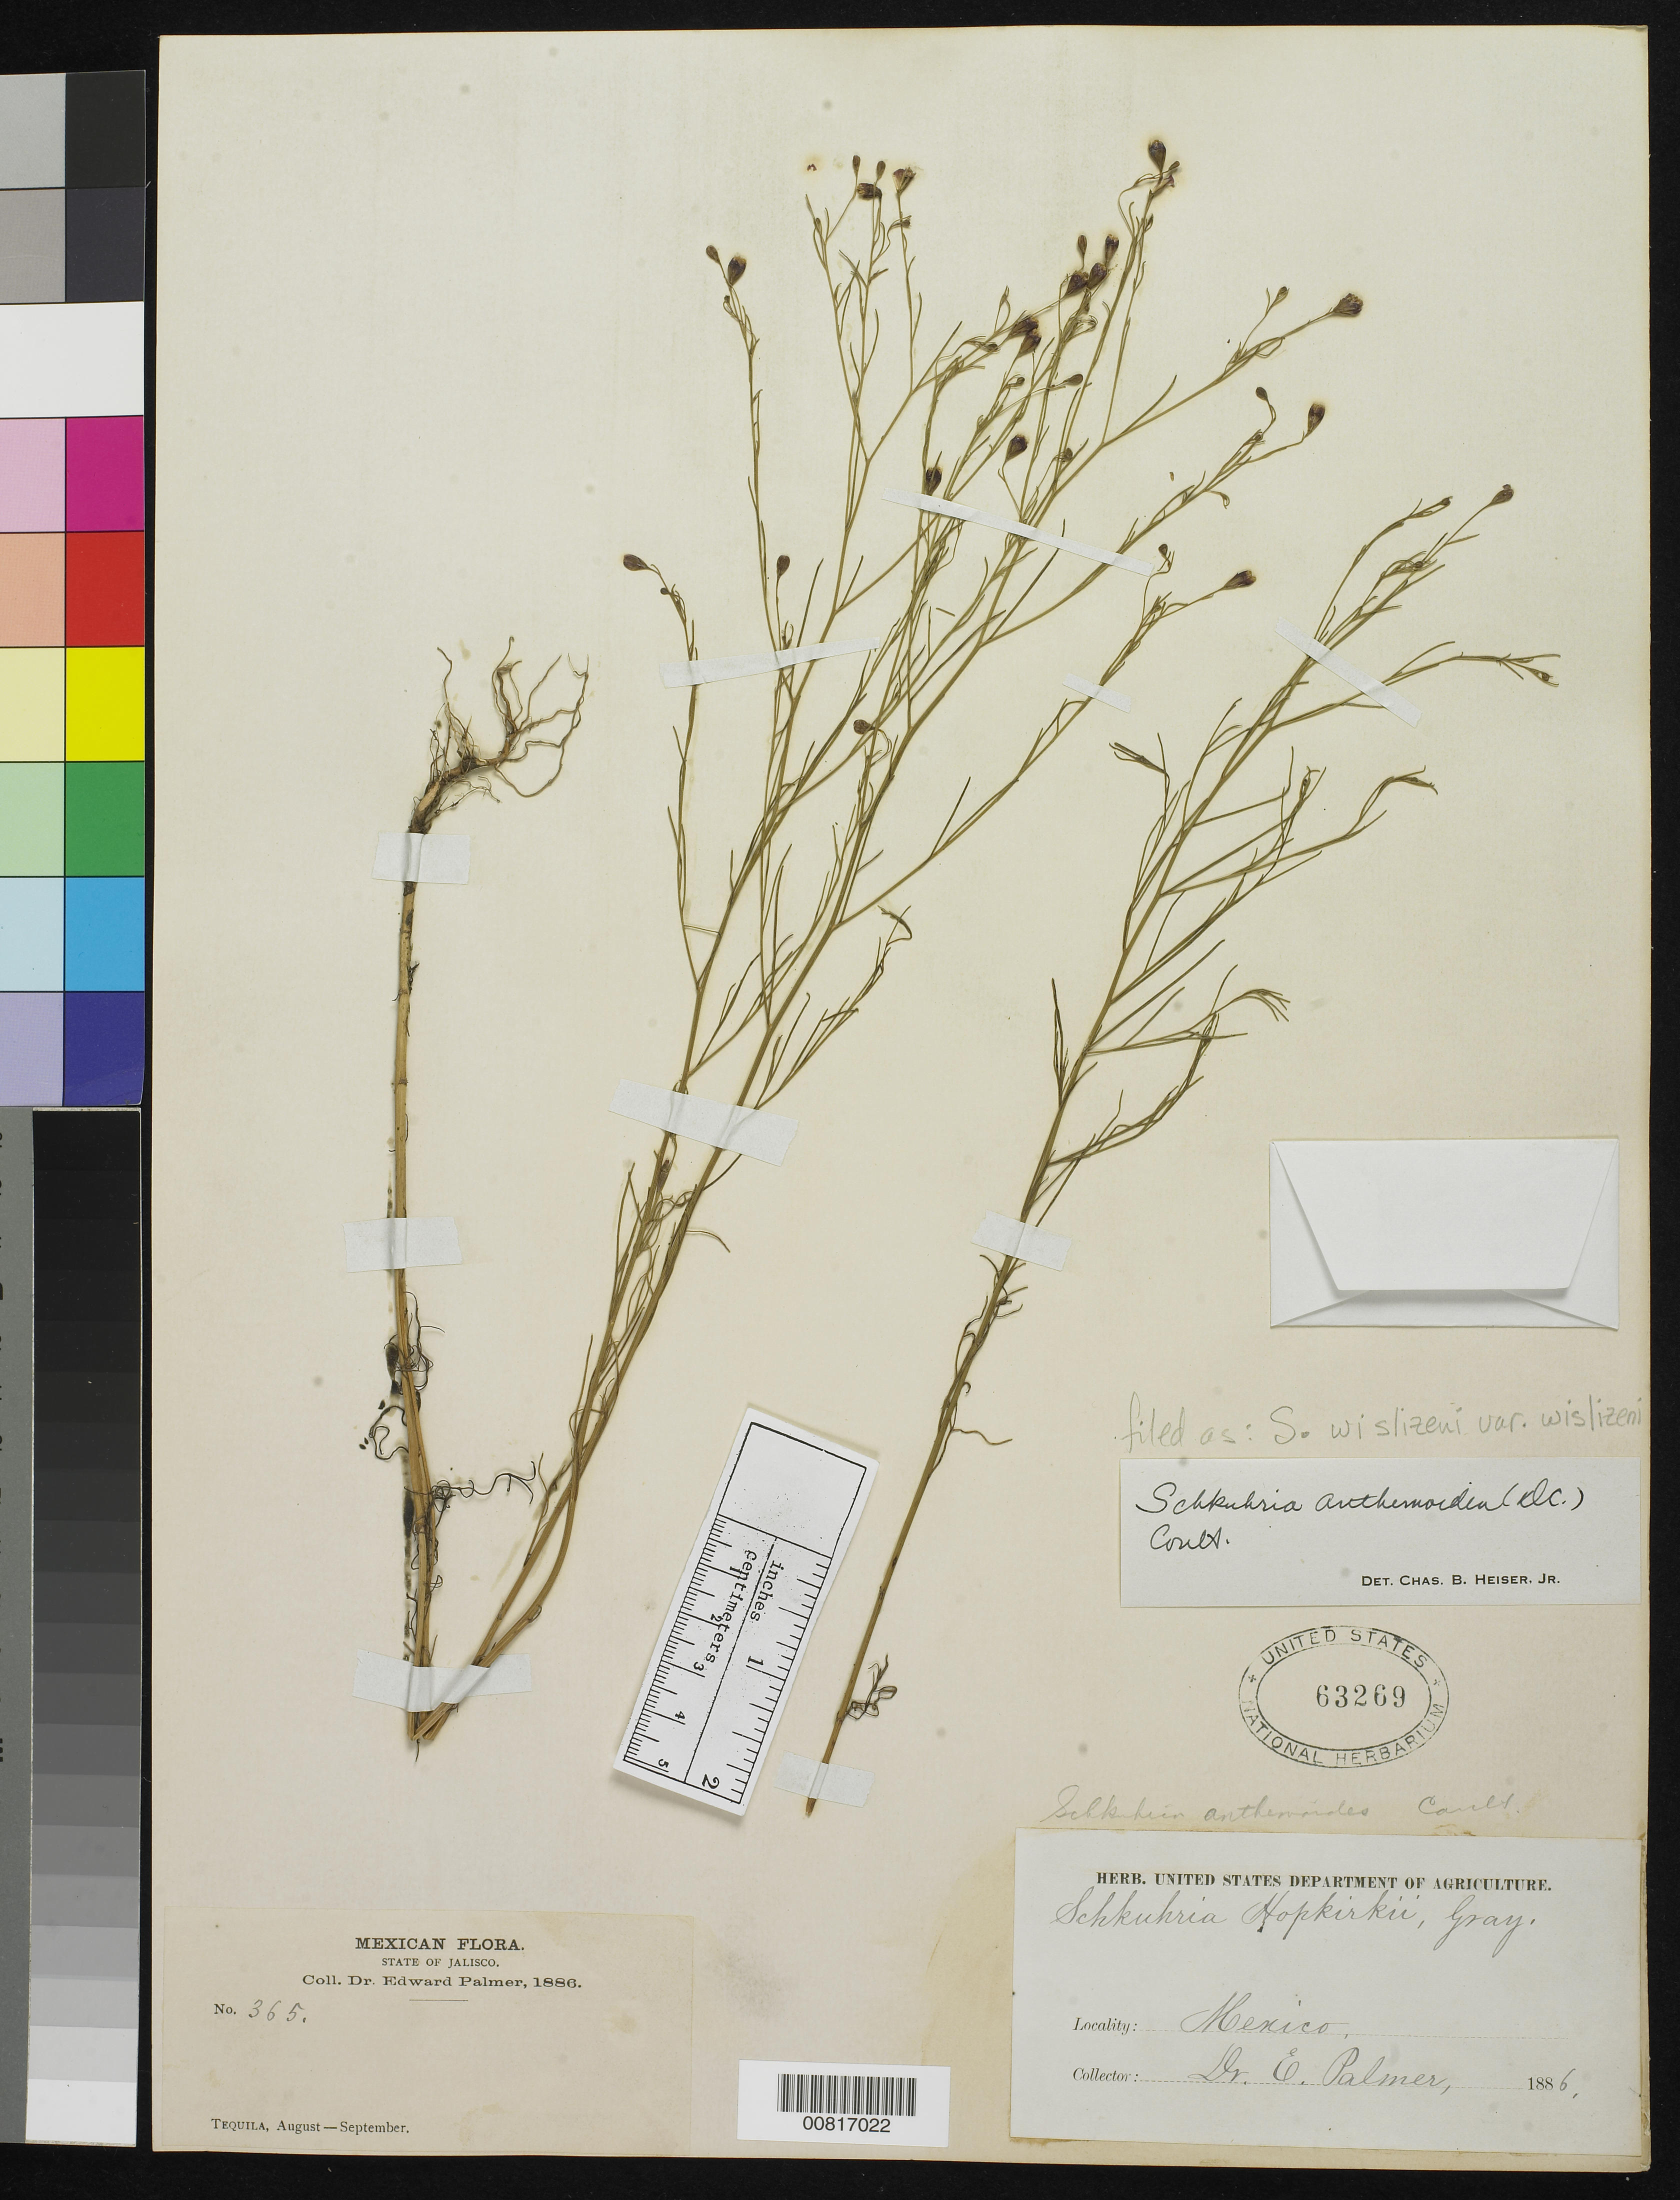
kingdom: Plantae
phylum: Tracheophyta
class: Magnoliopsida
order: Asterales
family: Asteraceae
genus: Schkuhria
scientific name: Schkuhria wislizeni var. wislizeni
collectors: E. Palmer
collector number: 365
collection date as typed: Aug 1886 to -- Sep 1886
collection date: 1886-08/1886-09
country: Mexico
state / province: Jalisco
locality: State of Jalisco.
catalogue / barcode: US 63269